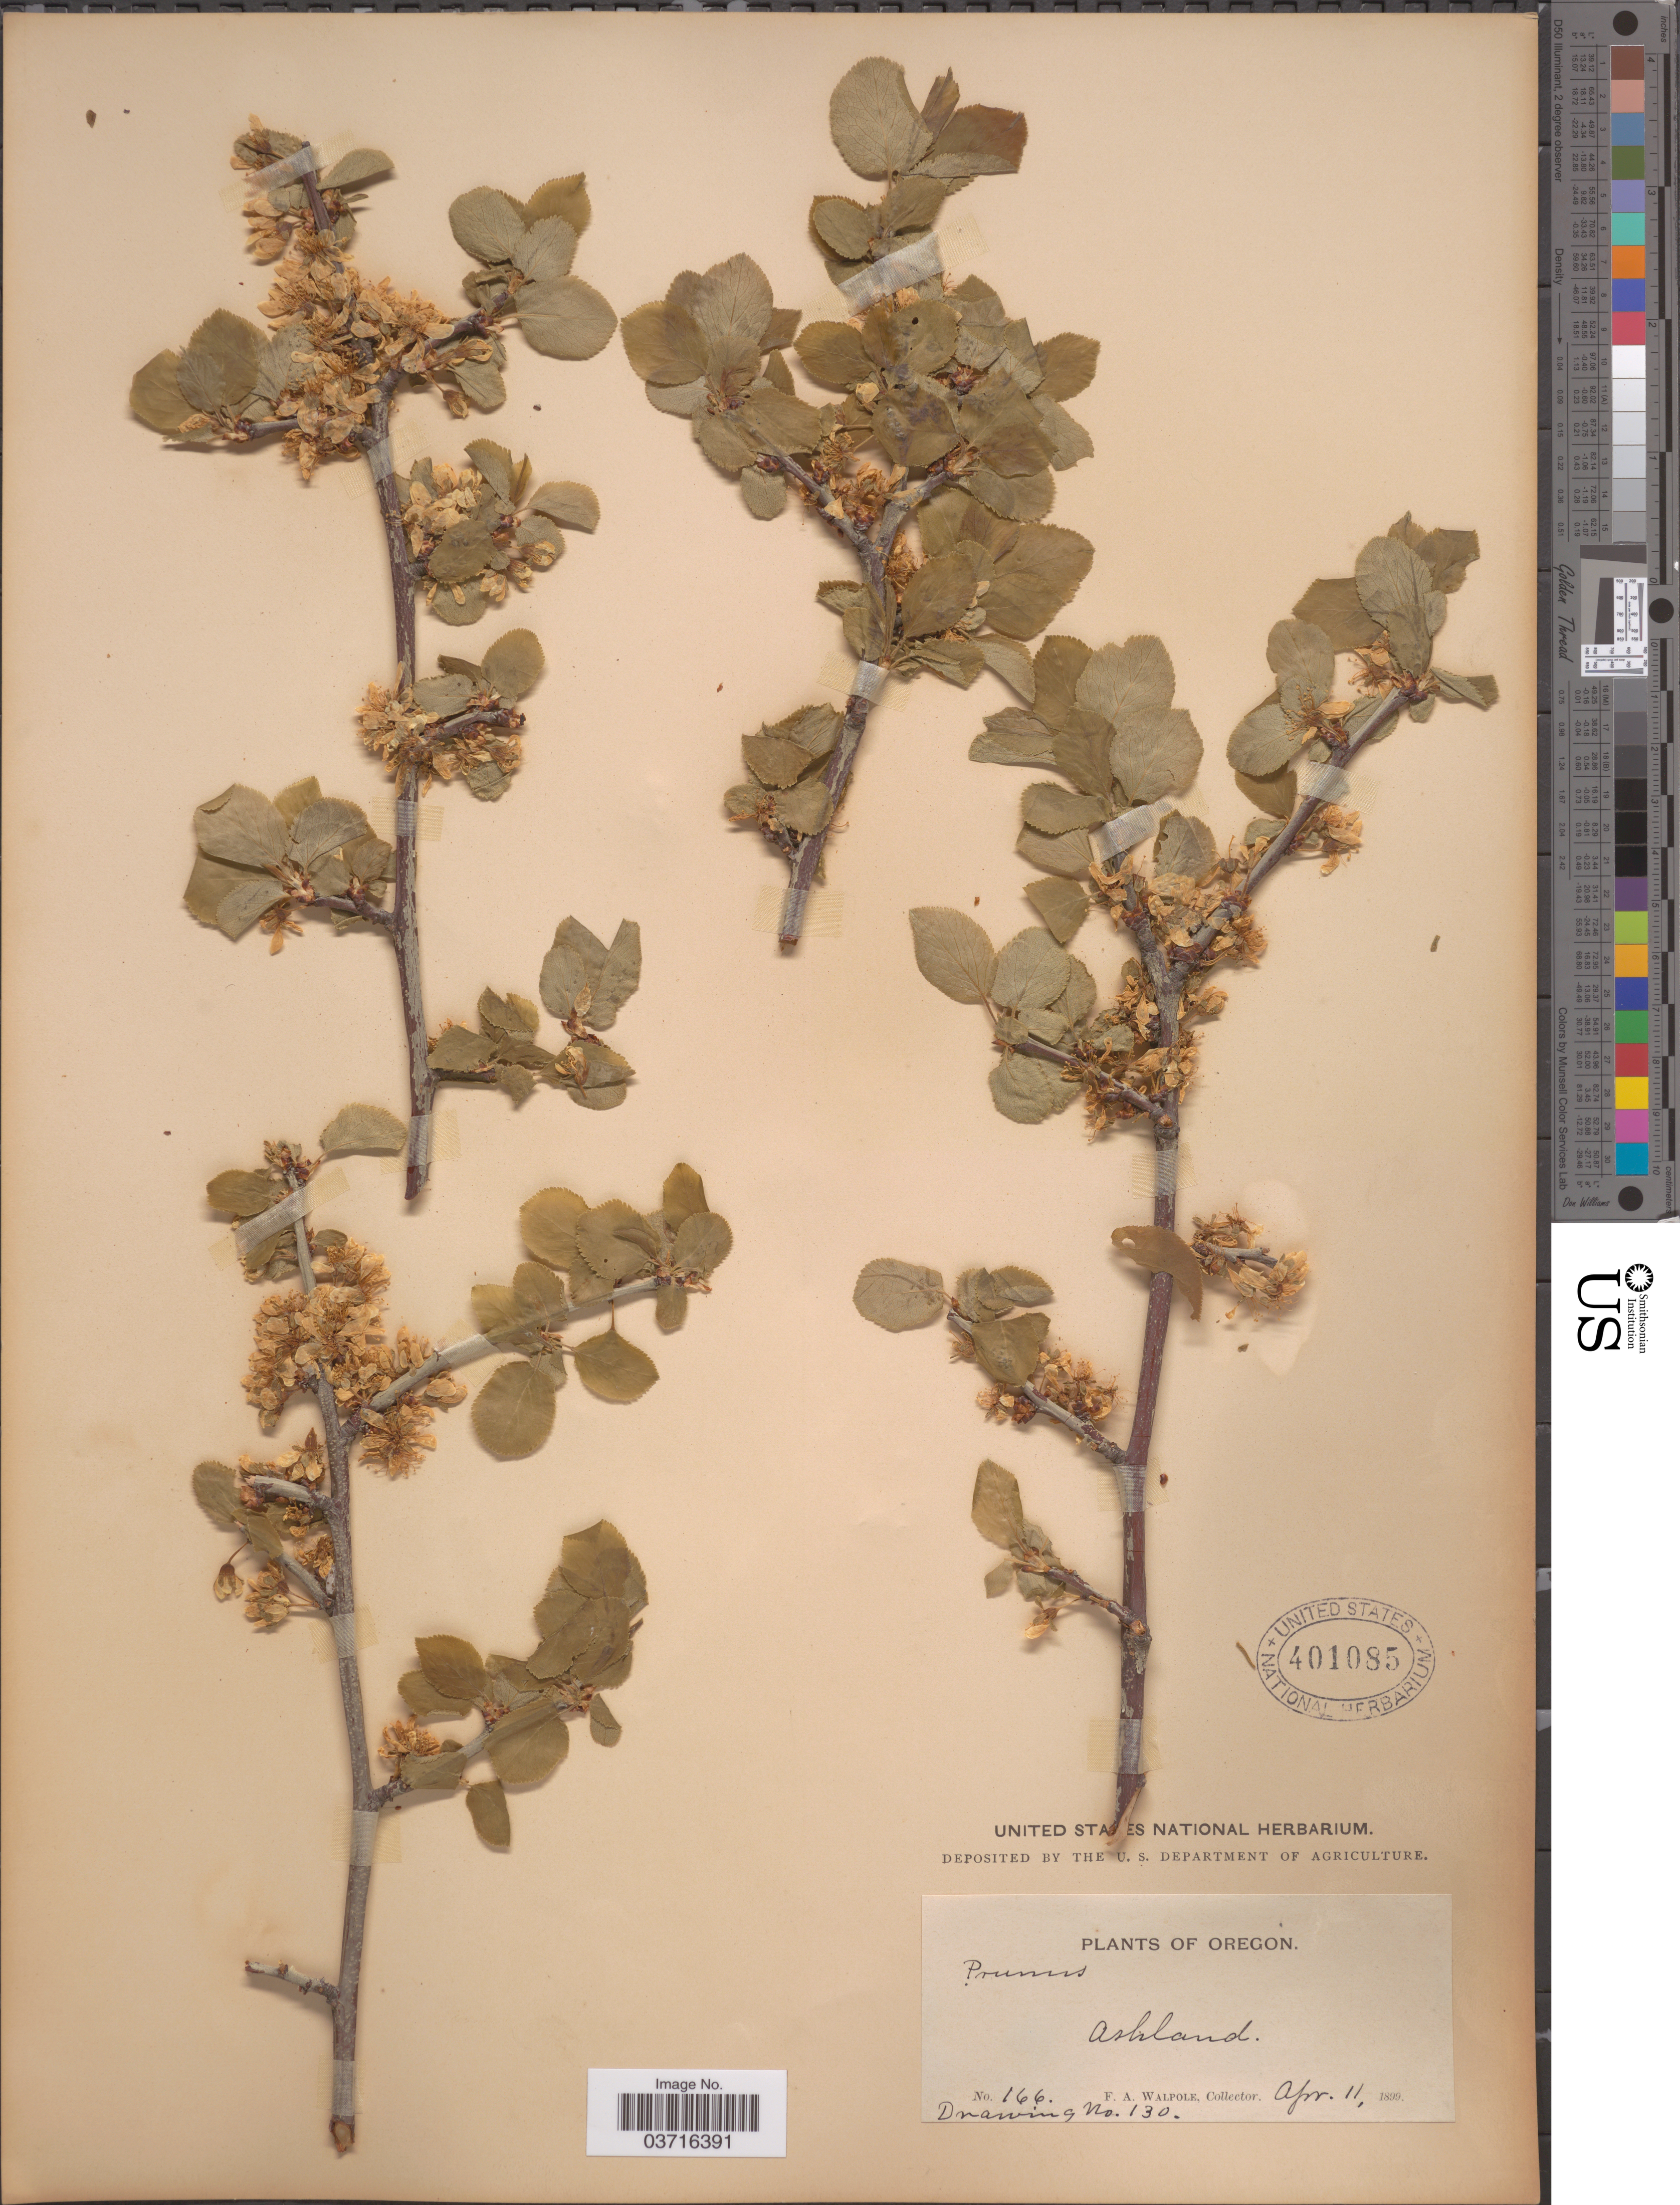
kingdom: Plantae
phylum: Tracheophyta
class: Magnoliopsida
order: Rosales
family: Rosaceae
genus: Prunus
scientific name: Prunus subcordata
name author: Benth.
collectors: F. Walpole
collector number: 166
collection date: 1899-04-11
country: United States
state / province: Oregon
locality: Ashland.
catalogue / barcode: US 401085